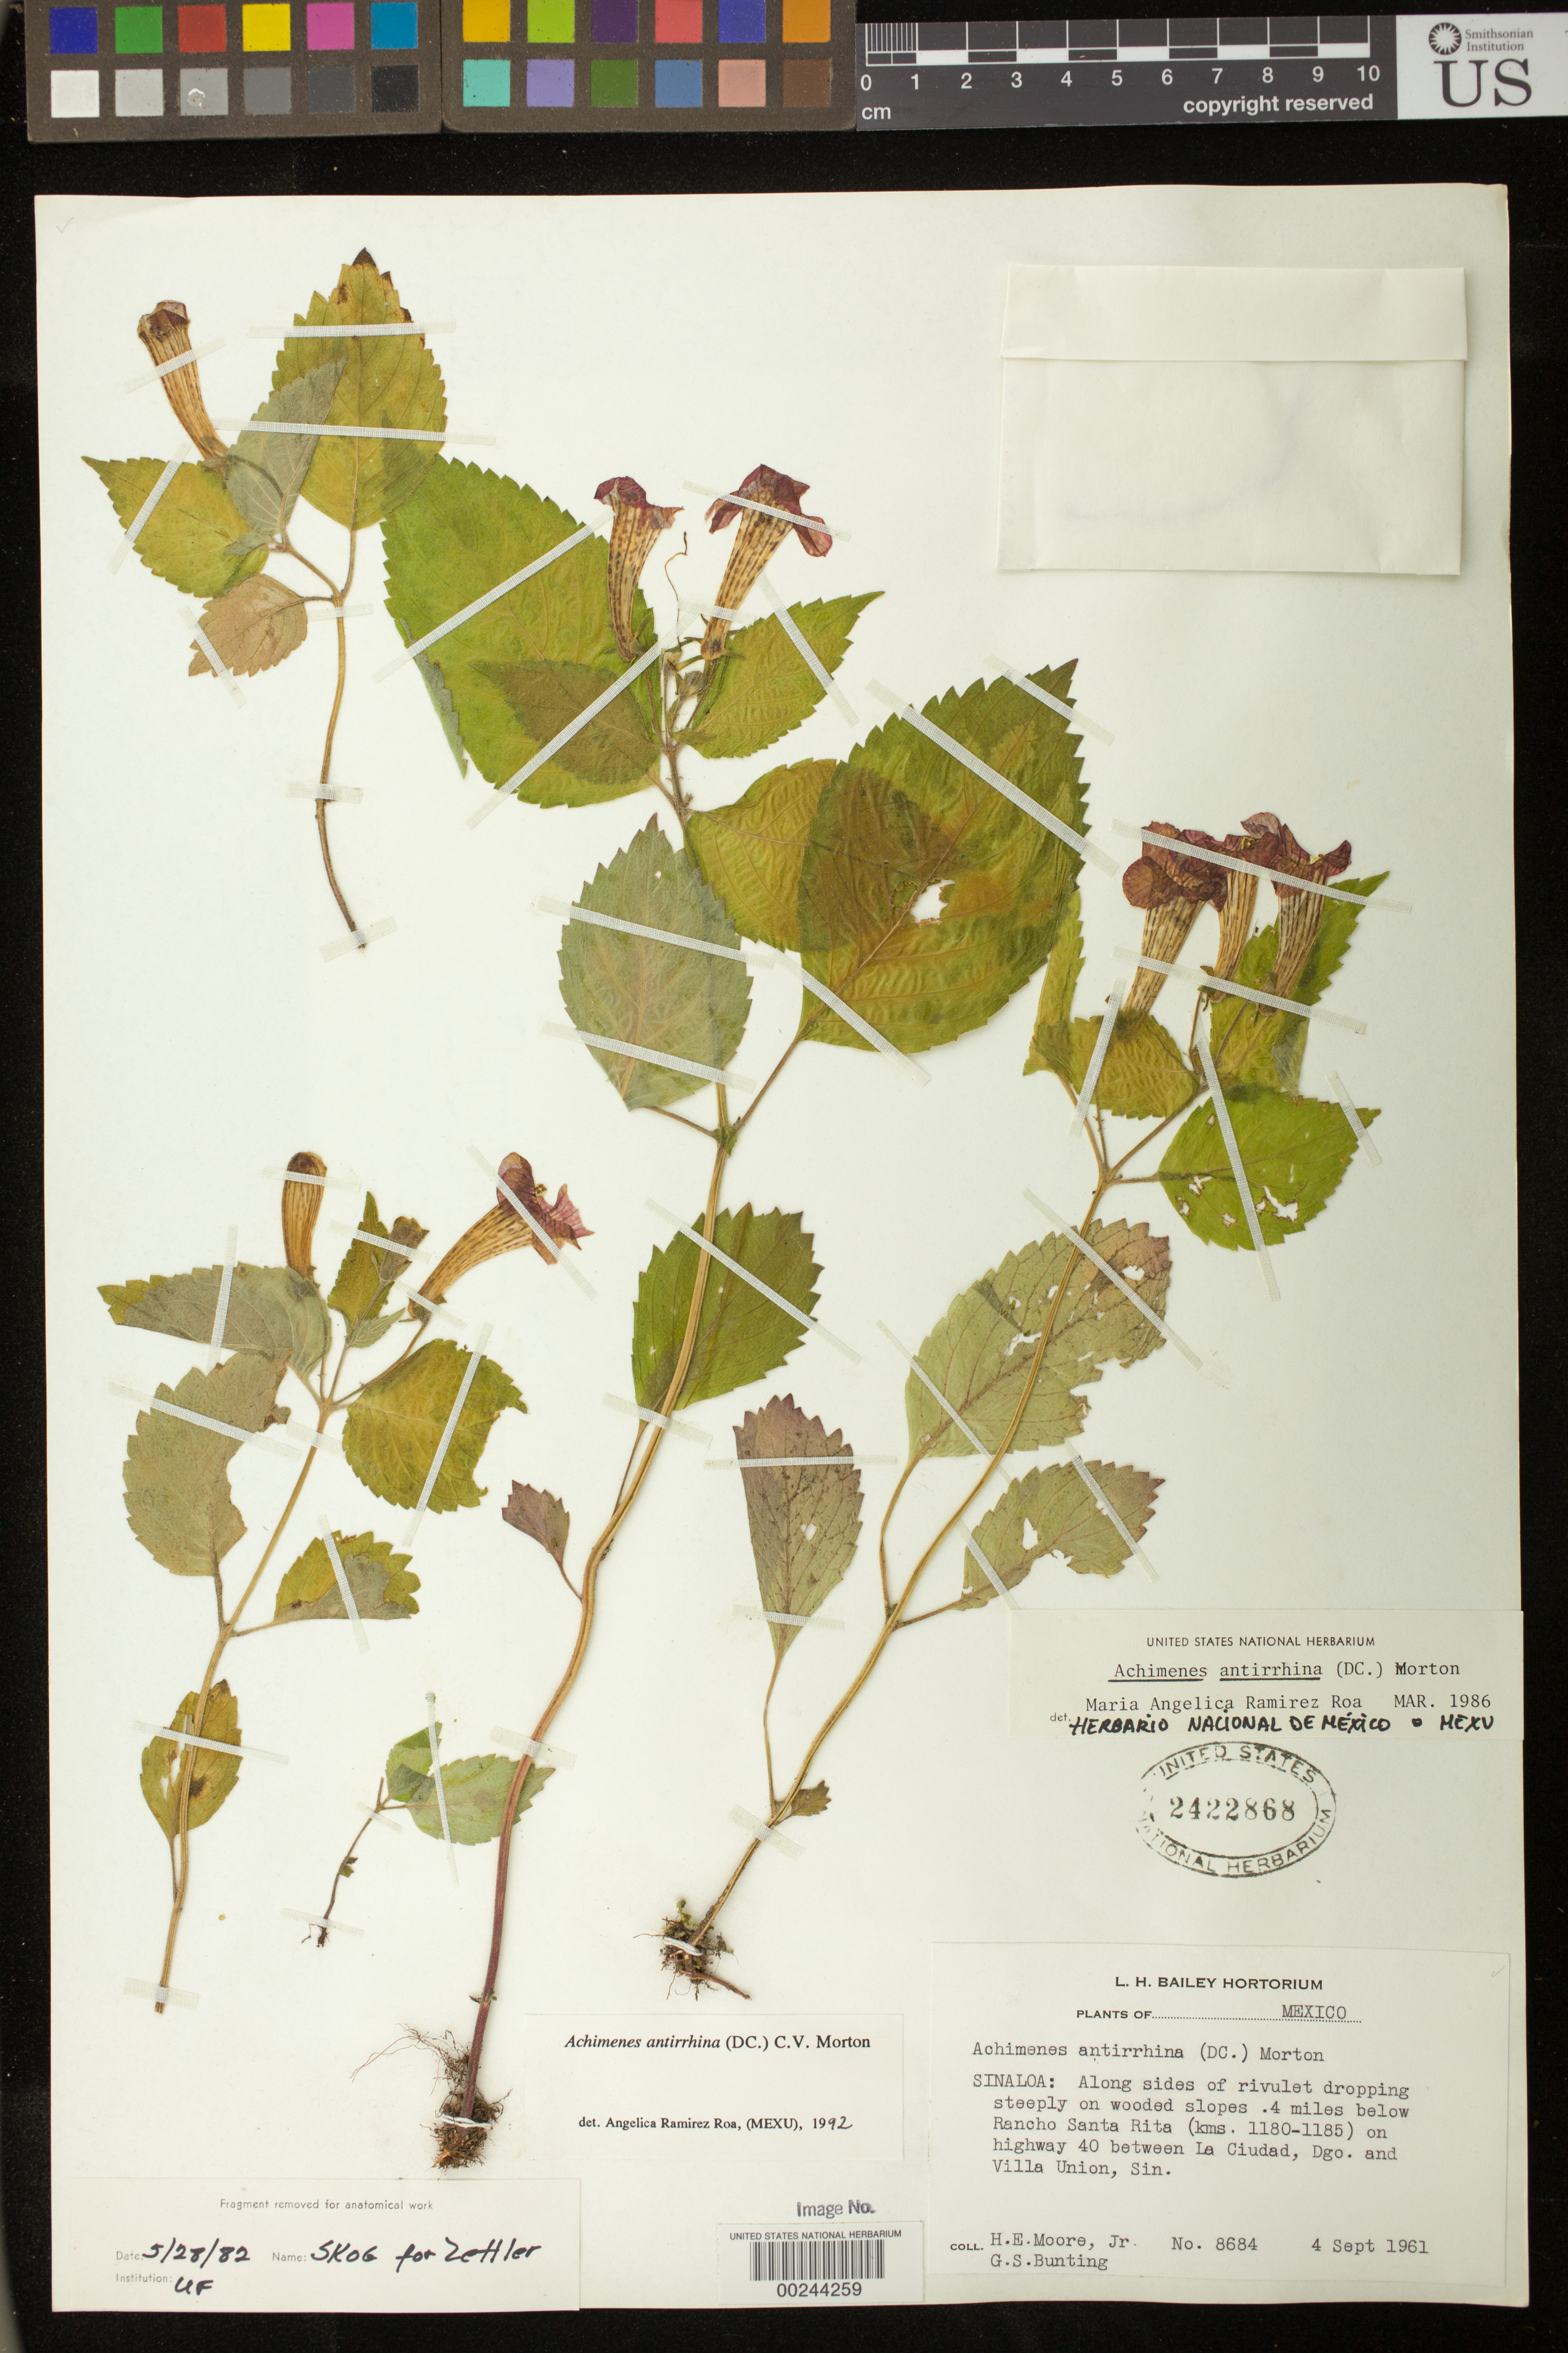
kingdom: Plantae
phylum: Tracheophyta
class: Magnoliopsida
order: Lamiales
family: Gesneriaceae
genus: Achimenes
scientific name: Achimenes antirrhina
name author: (DC.) C.V. Morton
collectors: H. E. Moore & G. S. Bunting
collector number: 8684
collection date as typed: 04 Sep 1961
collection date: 1961-09-04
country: Mexico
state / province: Sinaloa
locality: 0.4 mi below Rancho Santa Rita (km 1180-1185) on highway 40 between La Ciudad, Dgo. and Villa Union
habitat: Along sides of rivulet dropping steeply on wooded slopes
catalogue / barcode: US 2422868